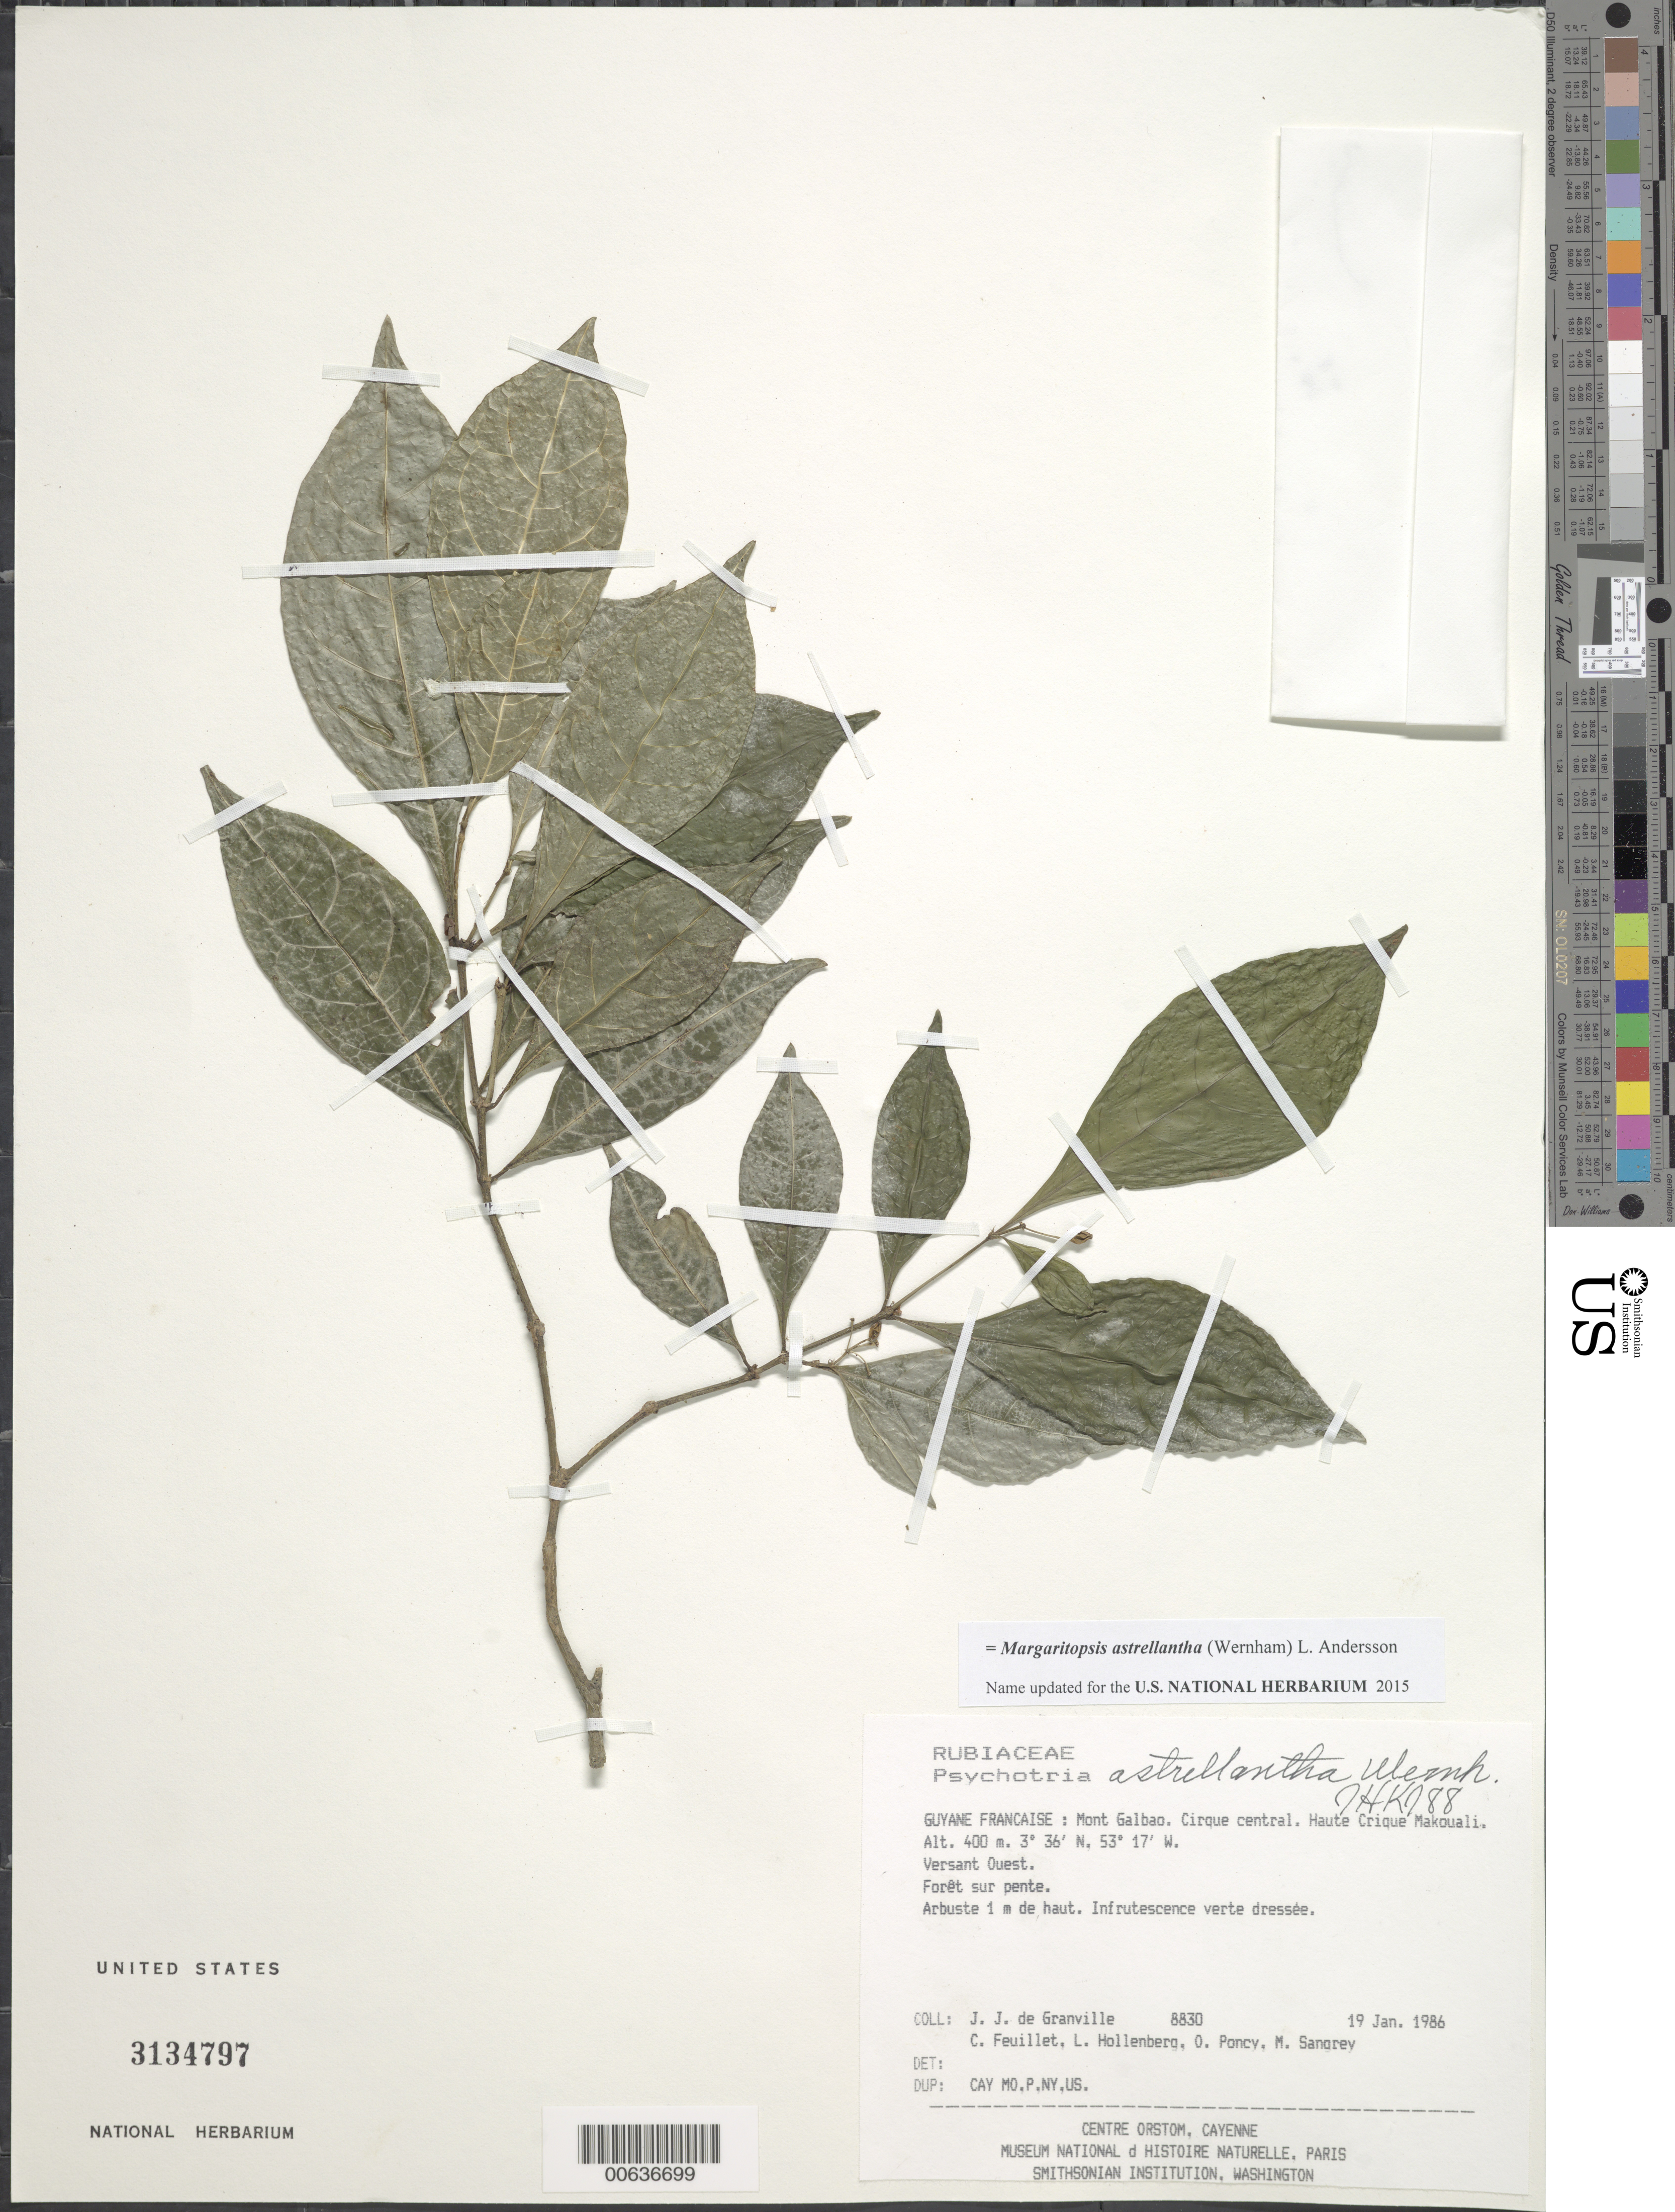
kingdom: Plantae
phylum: Tracheophyta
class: Magnoliopsida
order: Gentianales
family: Rubiaceae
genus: Psychotria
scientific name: Psychotria astrellantha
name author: Wernham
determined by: Kirkbride, J. H.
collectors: J.-J. de Granville, C. Feuillet, L. Hollenberg, O. Poncy & M. S. Sangrey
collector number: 8830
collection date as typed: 19 Jan 1986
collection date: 1986-01-19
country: French Guiana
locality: Mont Galbao. Crique central. Haute Crique Makouali. Versant Ouest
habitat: Forêt sur pente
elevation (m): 400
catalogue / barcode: US 3134797